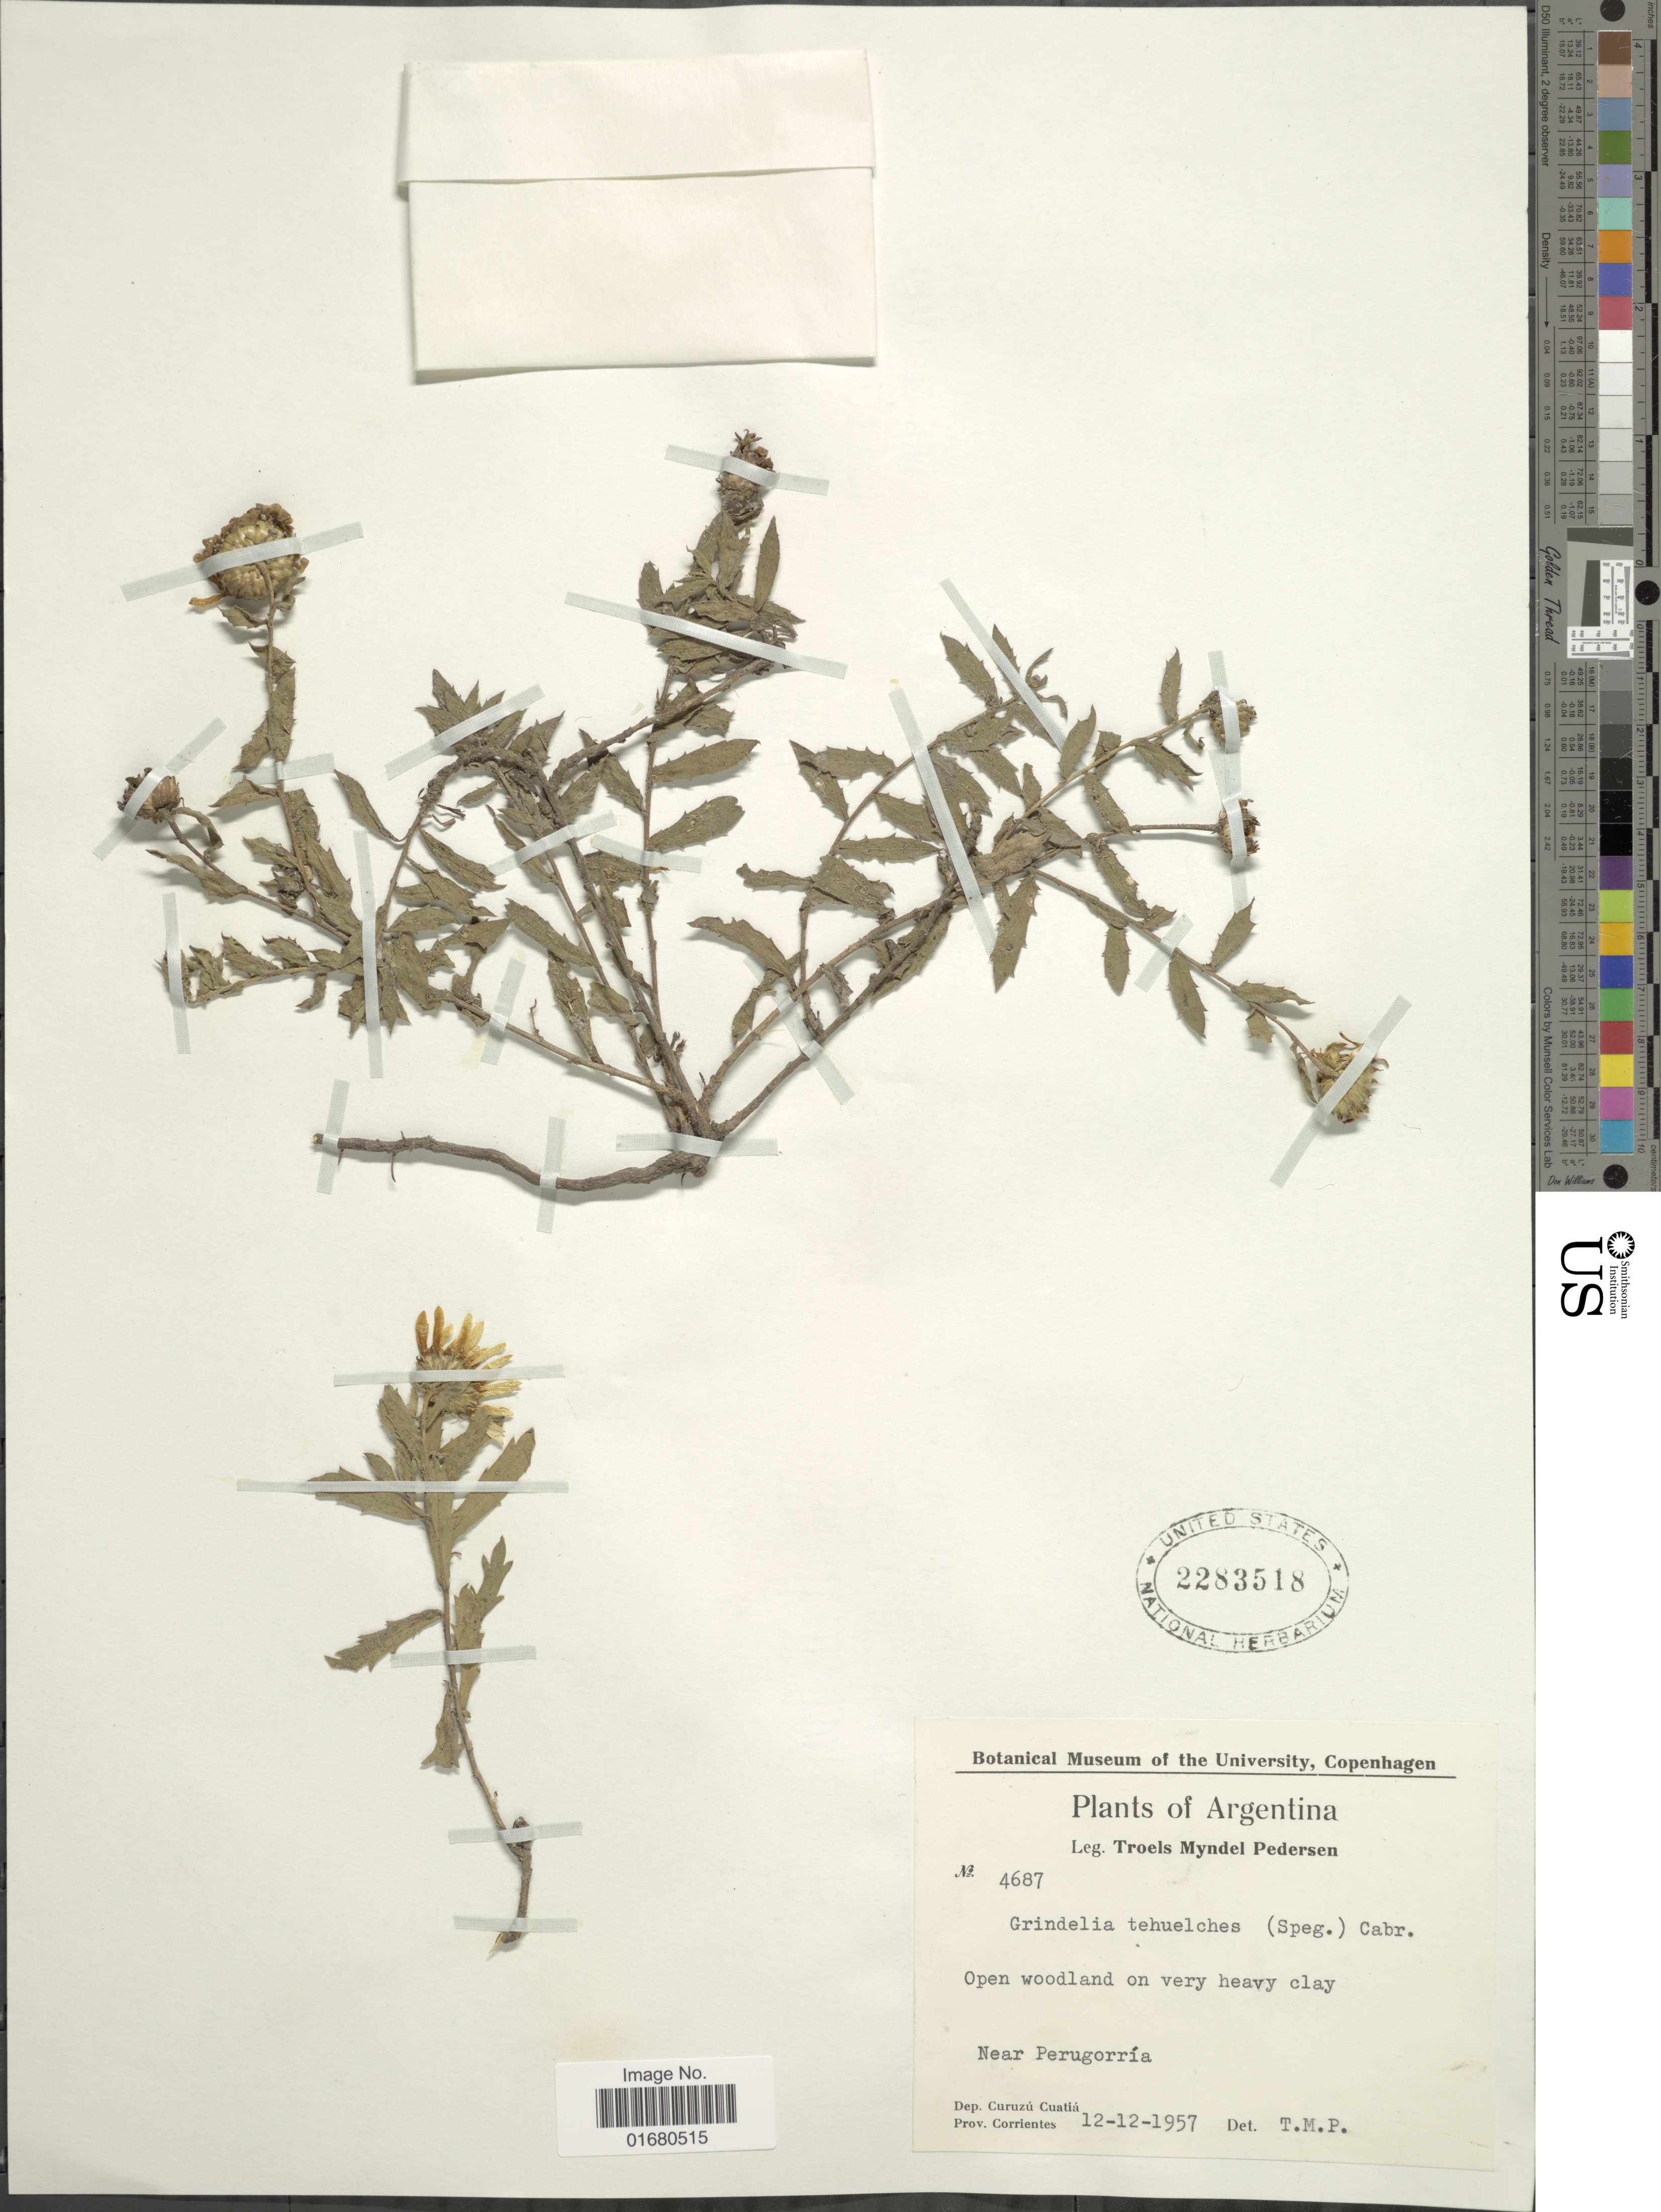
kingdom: Plantae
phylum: Tracheophyta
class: Magnoliopsida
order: Asterales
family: Asteraceae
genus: Grindelia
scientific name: Grindelia brachystephana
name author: Griseb.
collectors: T. Pederson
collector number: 4687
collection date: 1957-12-12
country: Argentina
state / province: Corrientes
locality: Dept. Curuzu Cuatia, near Perugorria, Open woodland on very heavy clay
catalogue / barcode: US 2283518